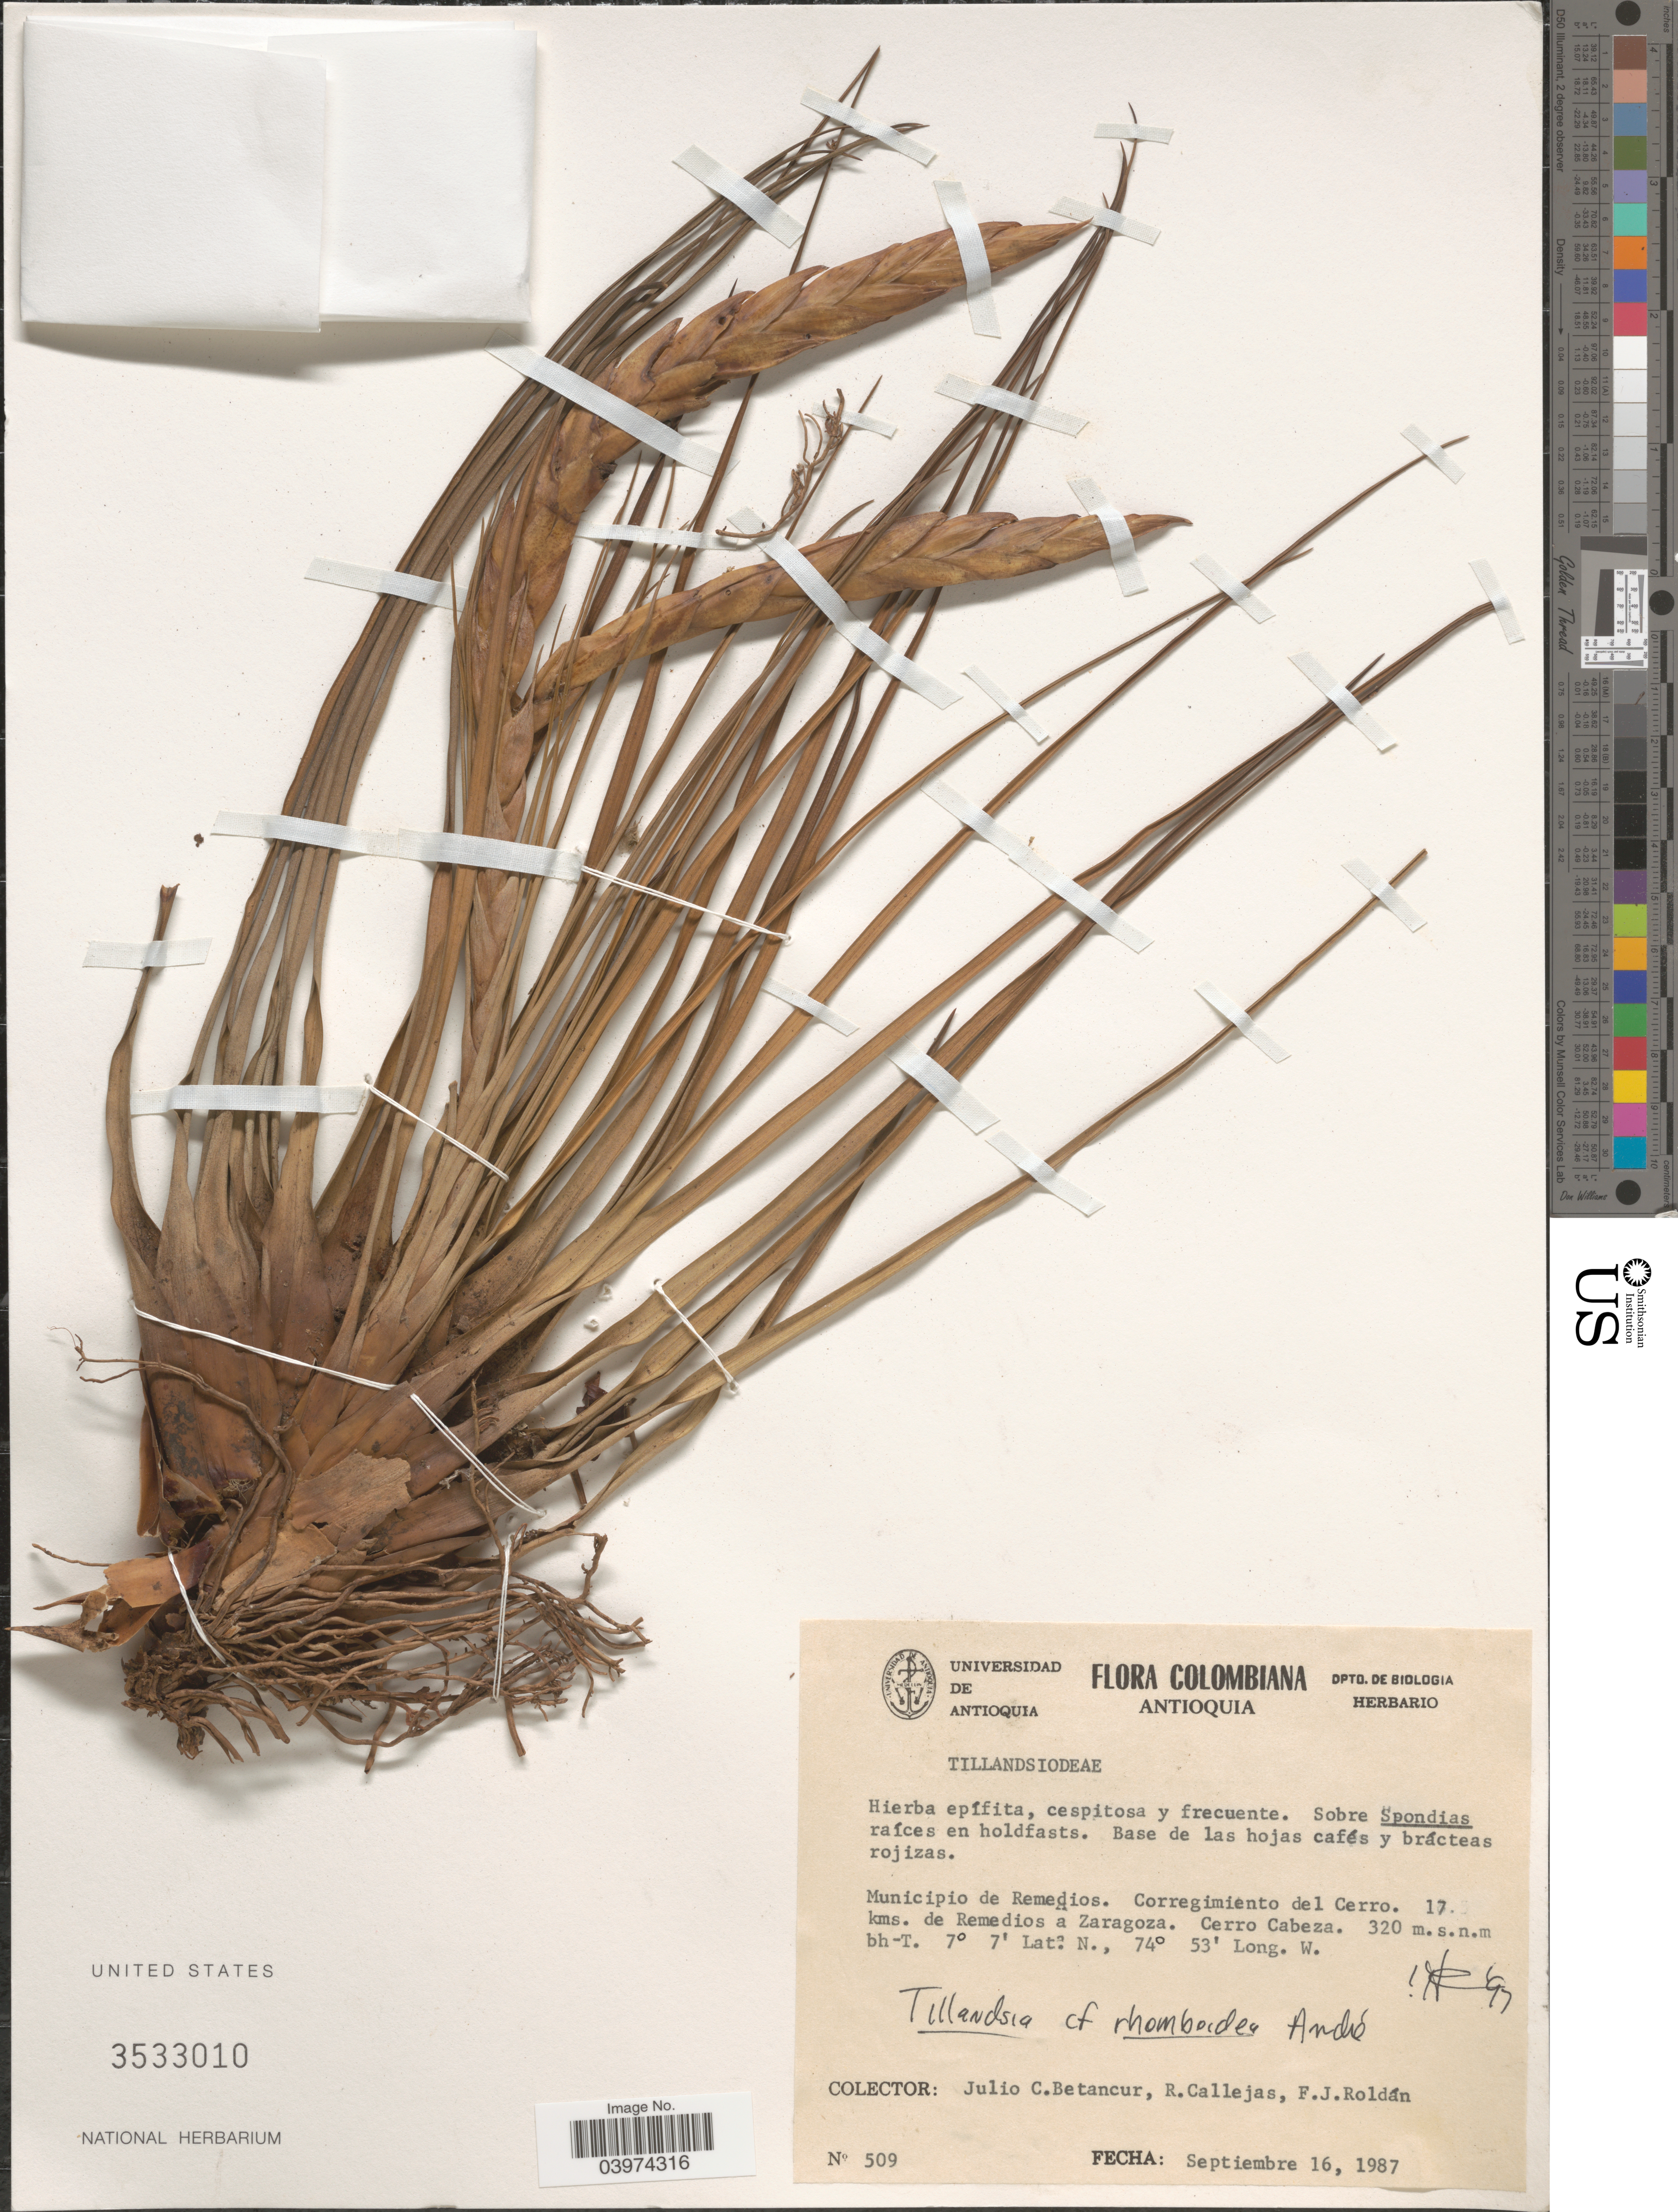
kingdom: Plantae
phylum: Tracheophyta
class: Liliopsida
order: Poales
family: Bromeliaceae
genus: Tillandsia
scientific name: Tillandsia rhomboidea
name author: André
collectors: J. C. Betancur, R. Callejas & F. J. Roldán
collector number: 509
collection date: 1987-09-16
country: Colombia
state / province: Antioquia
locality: Municipio de Remedios. Corregimiento del Cerro. 17 kms. de Remedios a Zaragoza. Cerro Cabeza.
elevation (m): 320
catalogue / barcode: US 3533010